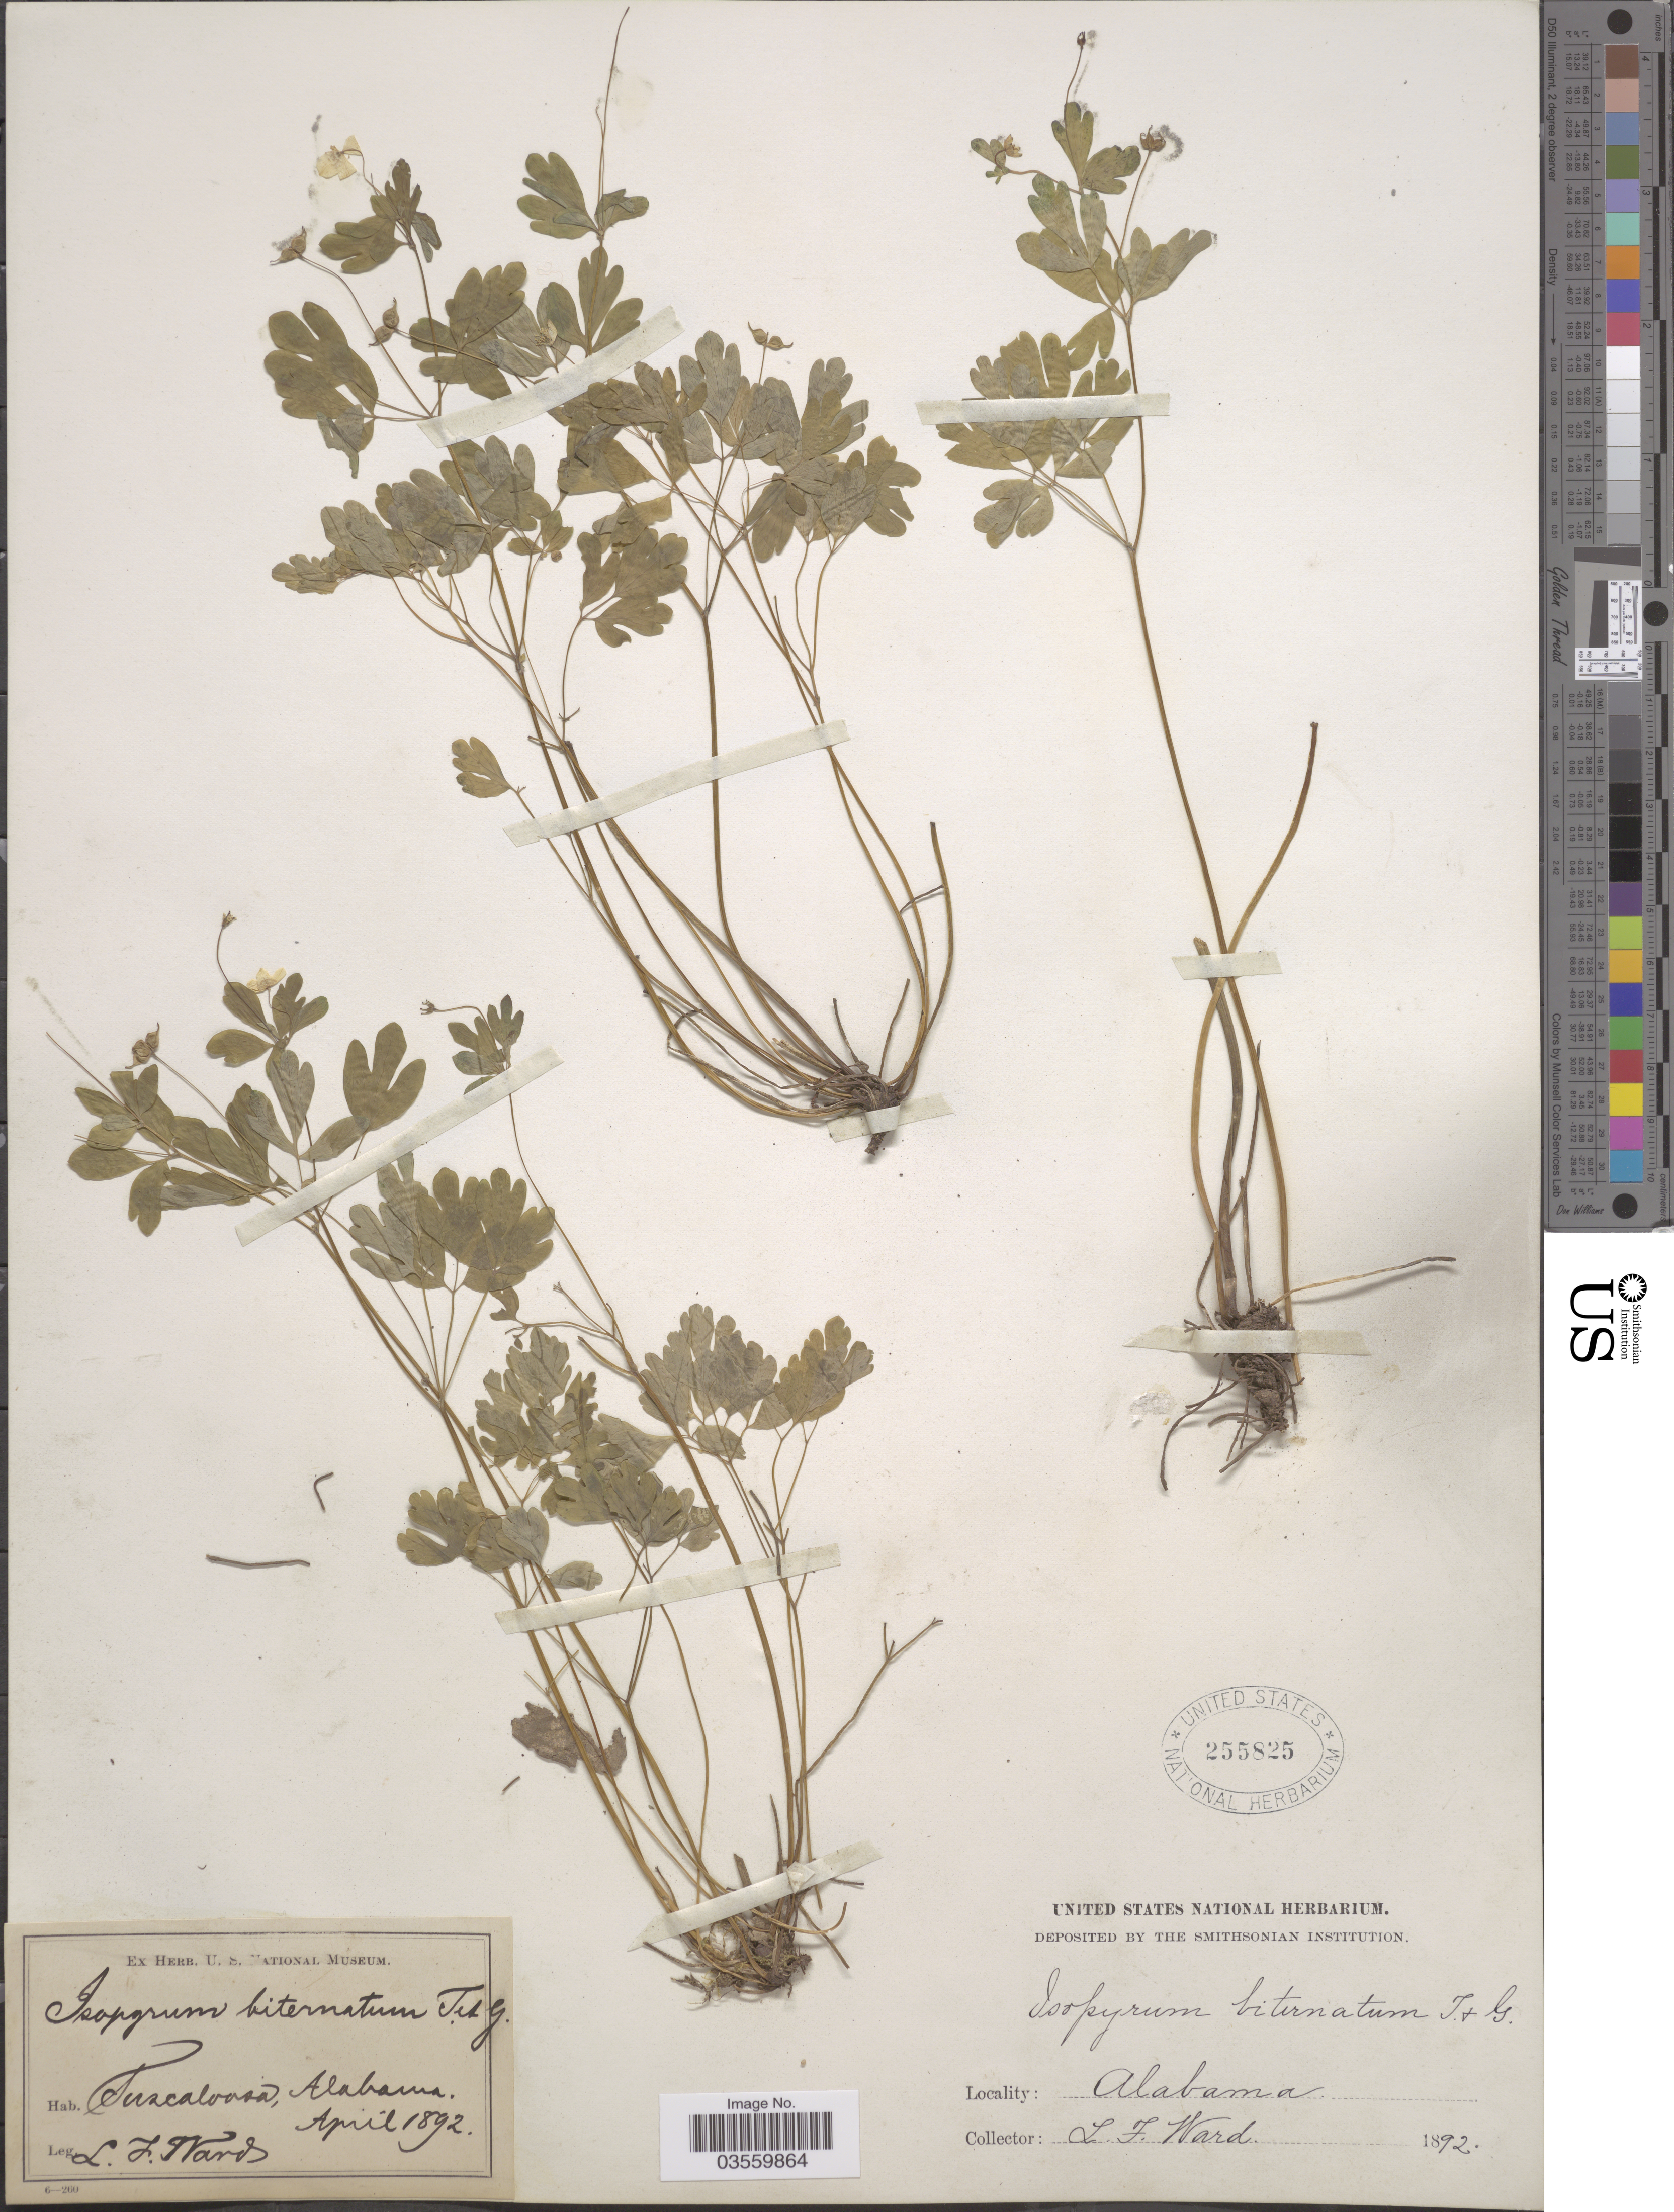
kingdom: Plantae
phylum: Tracheophyta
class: Magnoliopsida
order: Ranunculales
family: Ranunculaceae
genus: Enemion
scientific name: Enemion biternatum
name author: (Torr. & A. Gray) Raf.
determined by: Strong, Mark T., (BOT), Smithsonian Institution - National Museum of Natural History (UNITED STATES)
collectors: L. Ward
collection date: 1892-04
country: United States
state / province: Alabama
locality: Tuscaloosa.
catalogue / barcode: US 255825